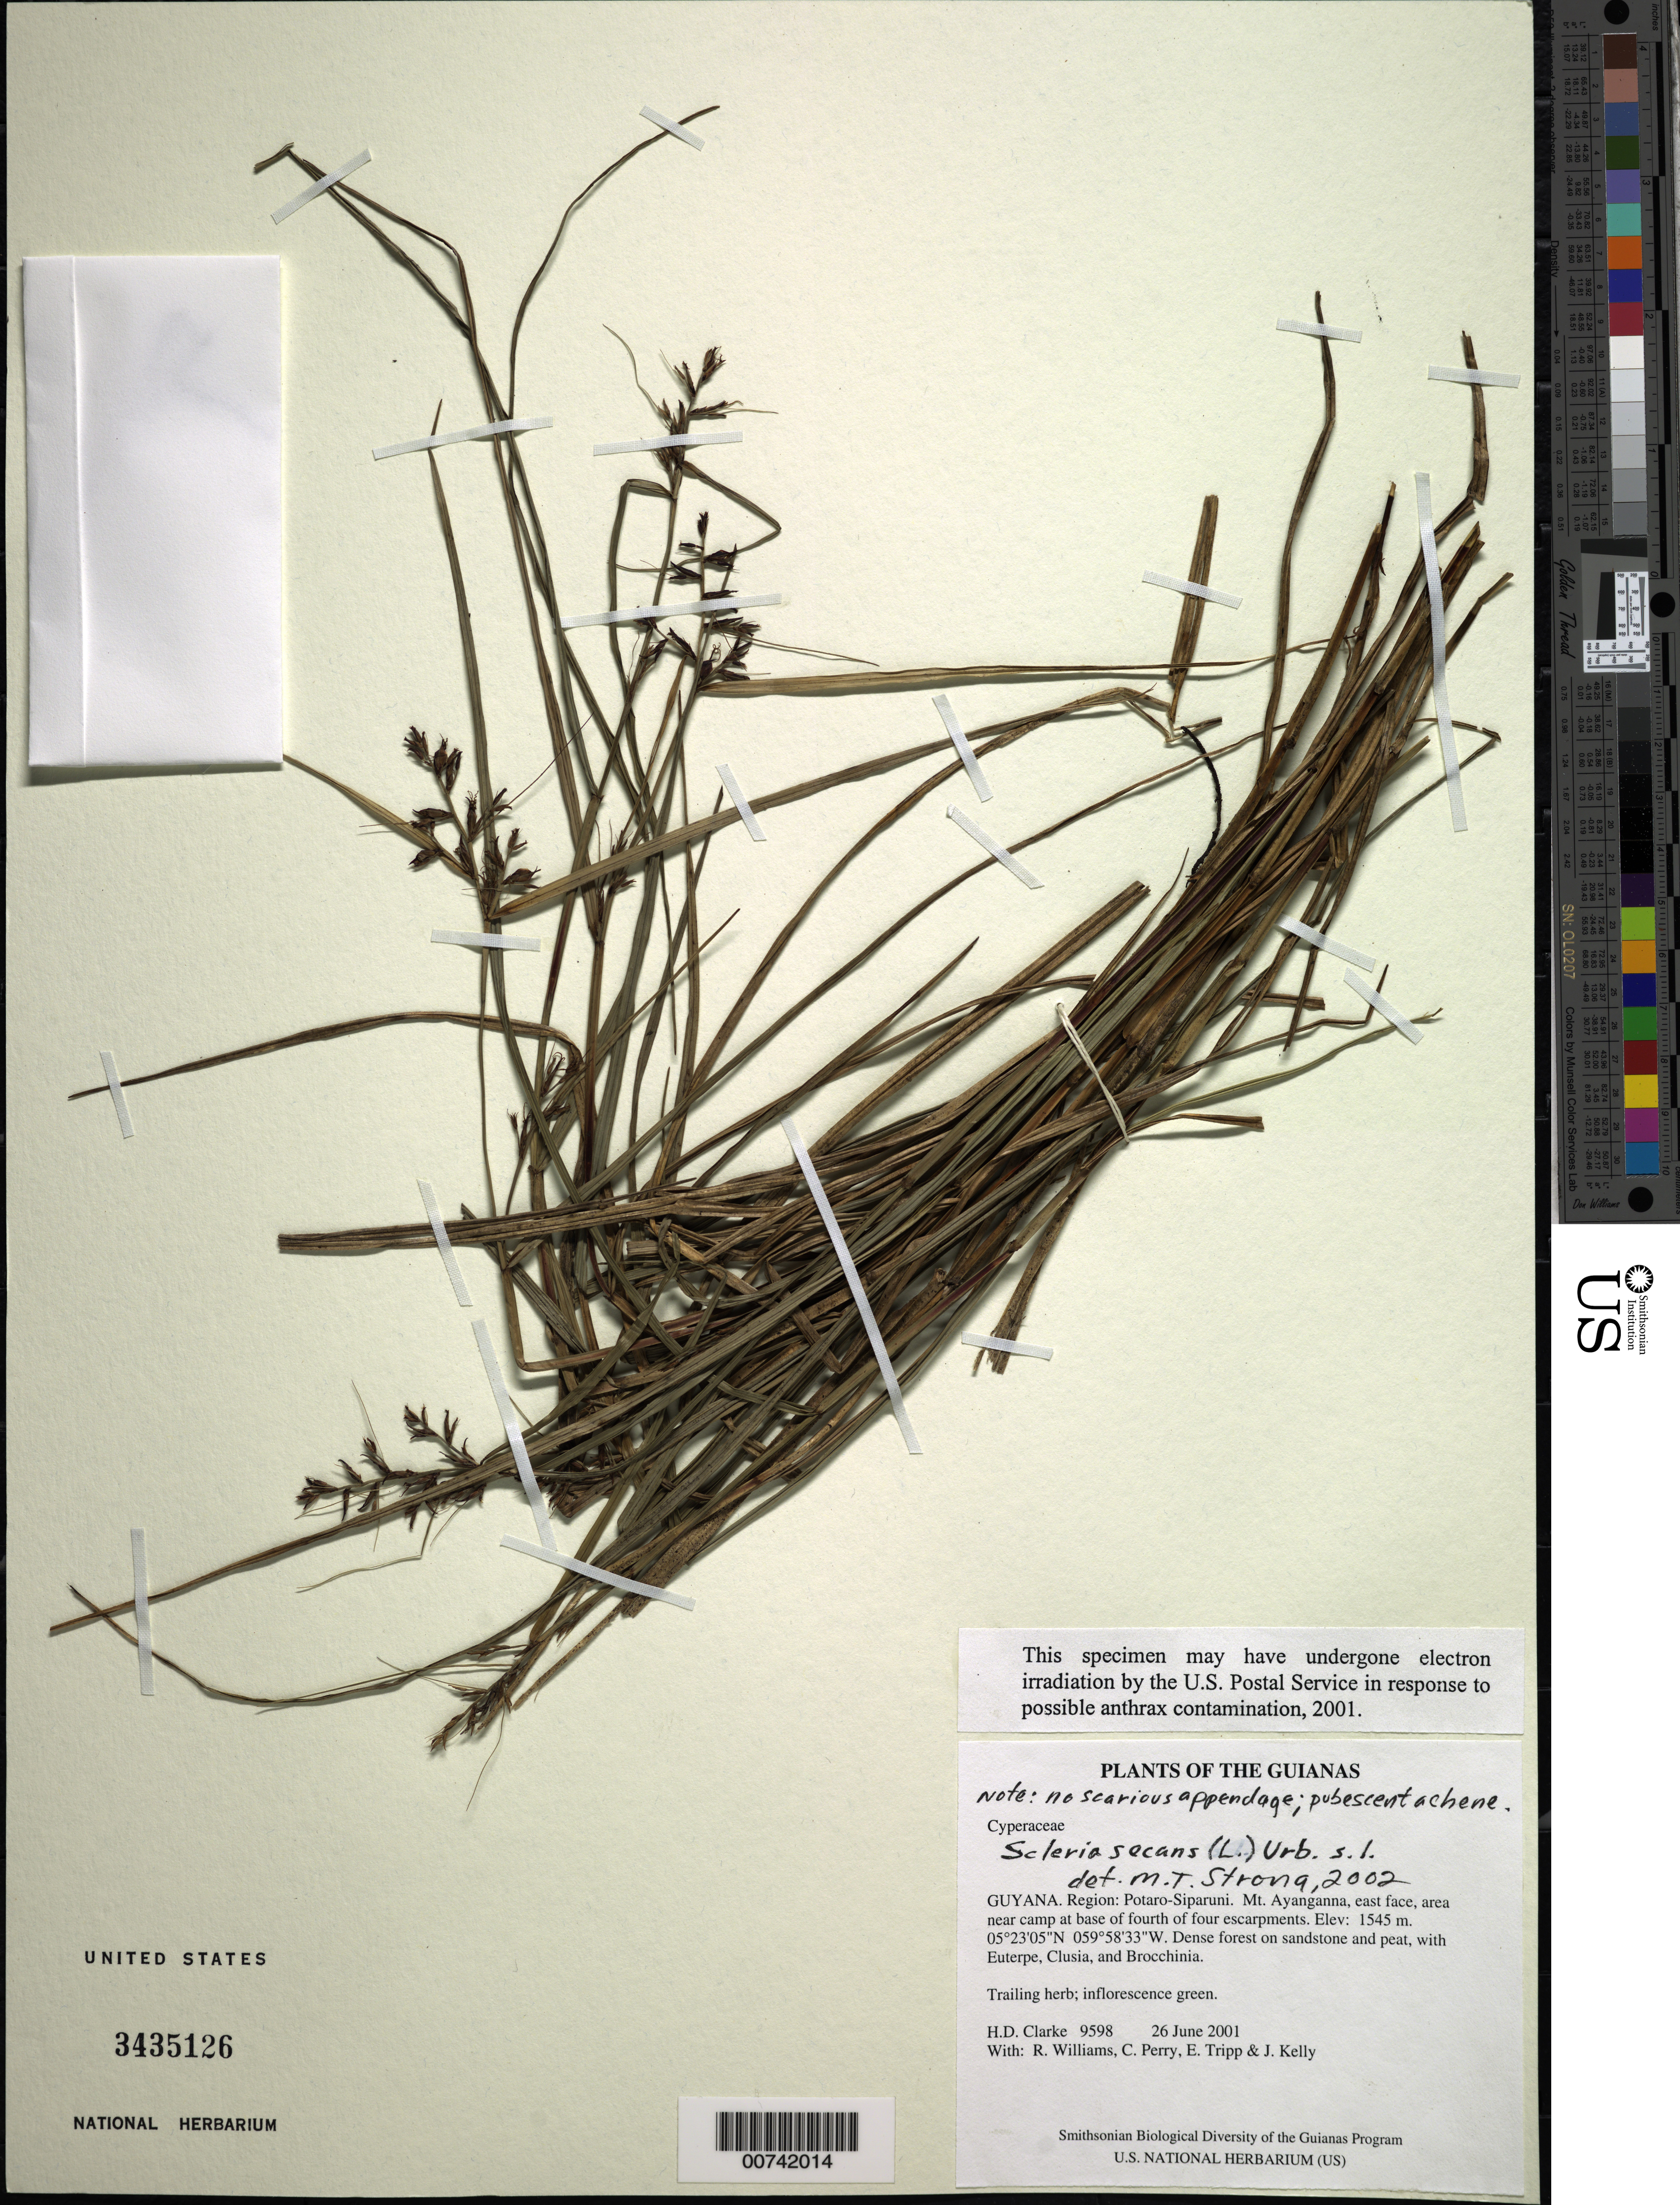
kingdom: Plantae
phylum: Tracheophyta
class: Liliopsida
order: Poales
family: Cyperaceae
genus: Scleria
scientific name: Scleria secans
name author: (L.) Urb.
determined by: Strong, M. T., (US), Smithsonian Institution - National Museum of Natural History (UNITED STATES)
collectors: H. D. Clarke, R. Williams, C. Perry, E. Tripp & J. Kelly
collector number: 9598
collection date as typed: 26 June 2001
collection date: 2001-06-26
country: Guyana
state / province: Potaro-Siparuni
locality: Mt. Ayanganna, east face, area near camp at base of fourth of four escarpments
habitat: Dense forest on sandstone and peat, with Euterpe, Clusia, and Brocchinia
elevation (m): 1545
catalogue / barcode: US 3435126